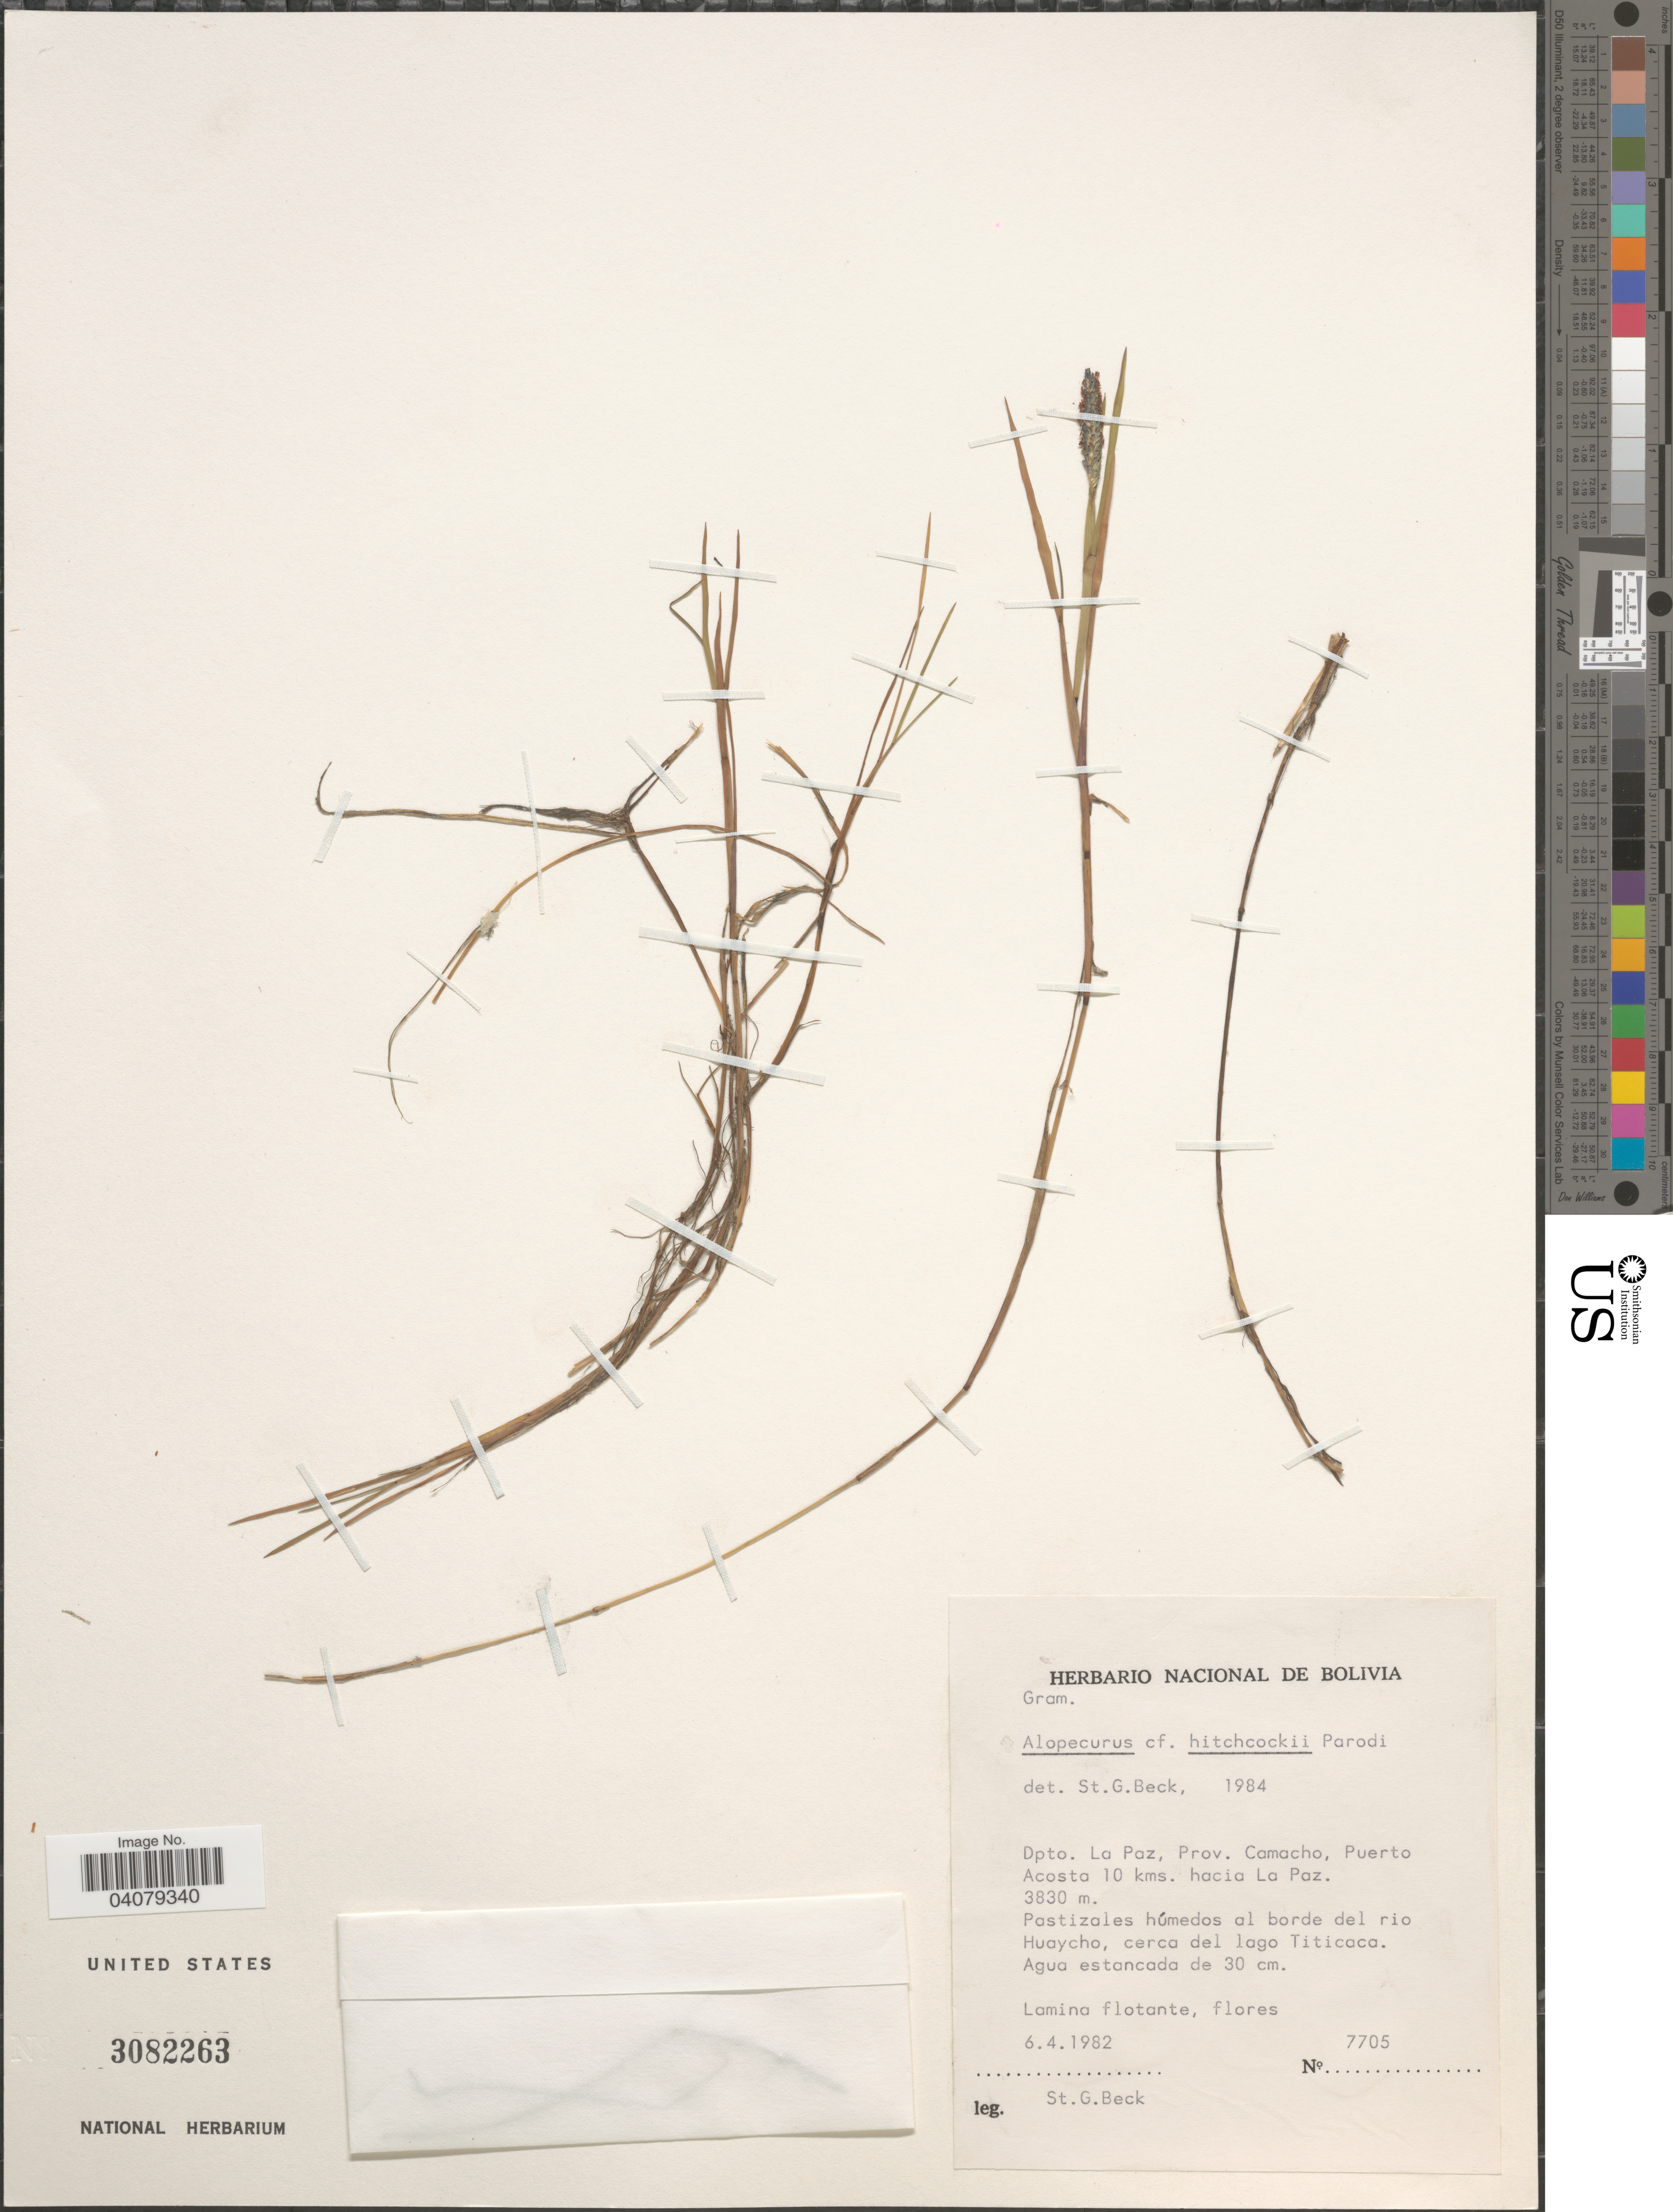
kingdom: Plantae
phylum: Tracheophyta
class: Liliopsida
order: Poales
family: Poaceae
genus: Alopecurus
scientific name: Alopecurus hitchcockii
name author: Parodi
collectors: S. G. Beck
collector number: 7705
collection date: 1982-04-06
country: Bolivia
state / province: La Paz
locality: Dpto. La Paz, Prov. Camacho, Puerto Acosta 10 kms. hacia La Paz. Pastizales húmedos al borde del rio Huaycho, cerca del lago Titicaca.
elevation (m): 3830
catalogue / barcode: US 3082263